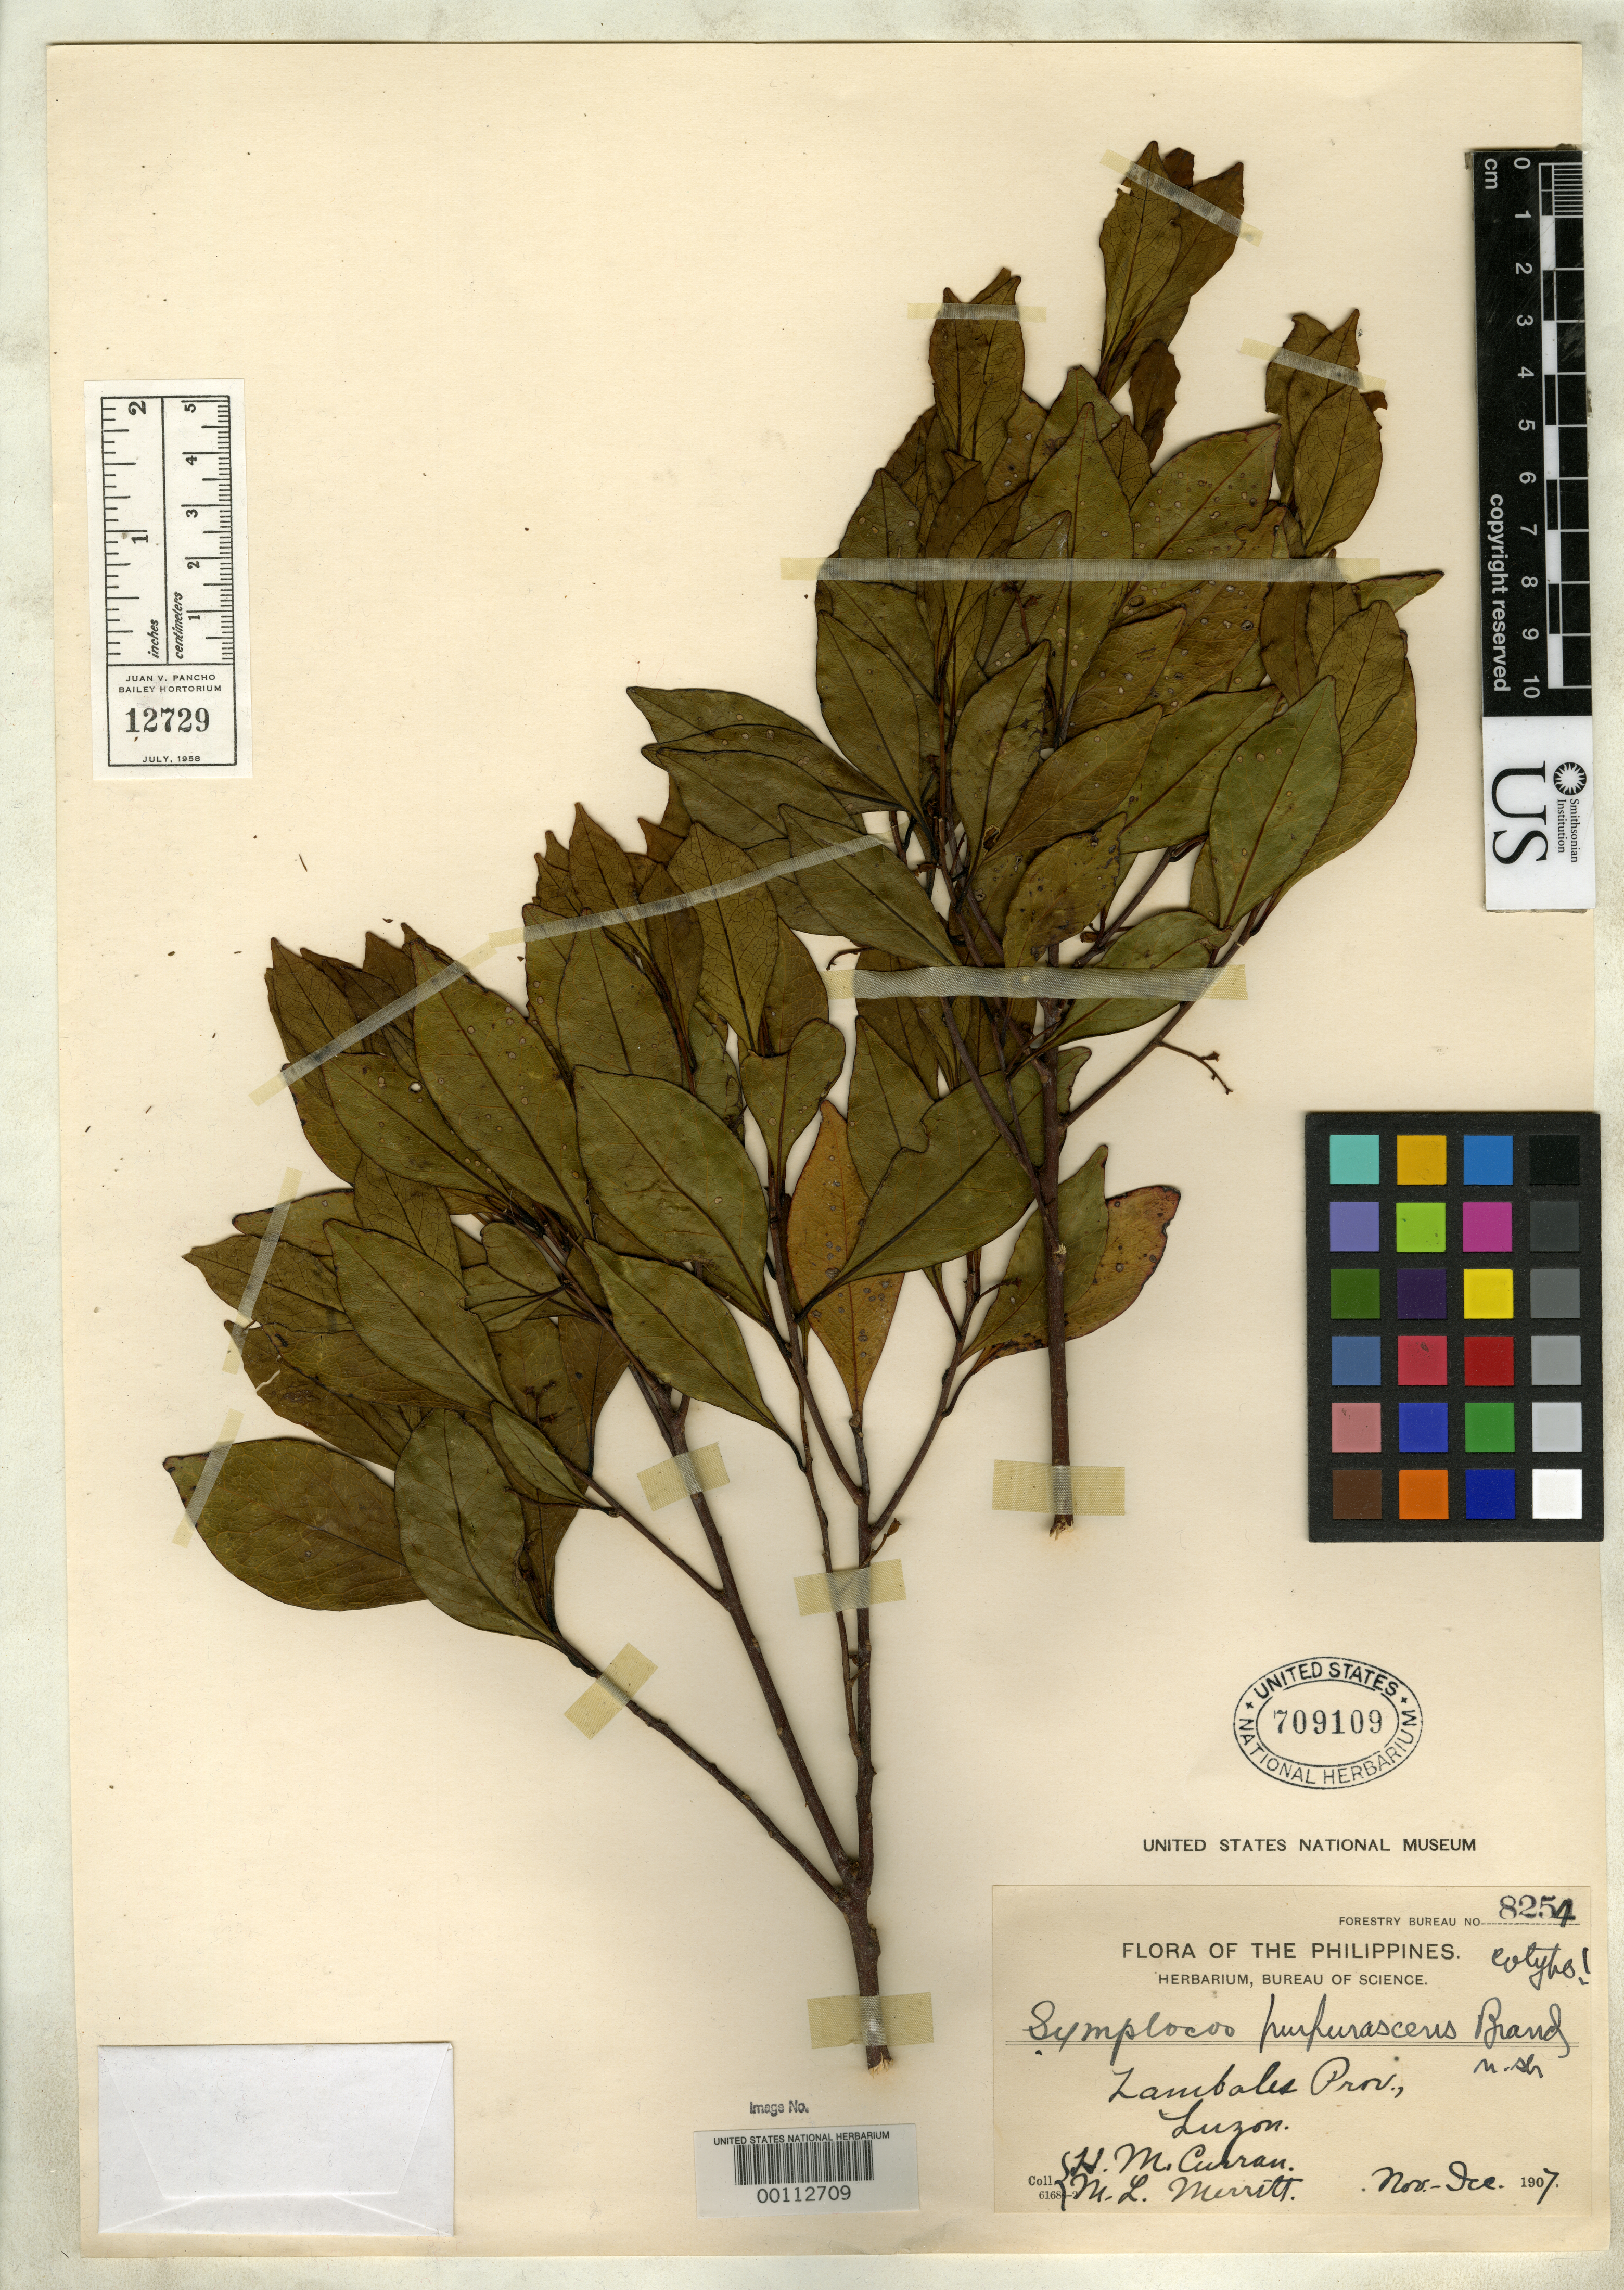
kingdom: Plantae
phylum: Tracheophyta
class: Magnoliopsida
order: Ericales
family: Symplocaceae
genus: Symplocos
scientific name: Symplocos purpurascens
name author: Brand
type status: Isotype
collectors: M. K. Brandegee & M. L. Merritt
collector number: For. Bur. 8254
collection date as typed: Nov 1907 to -- Dec 1907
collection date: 1907-11/1907-12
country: Philippines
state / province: Central Luzon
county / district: Zambales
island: Luzon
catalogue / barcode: US 709109